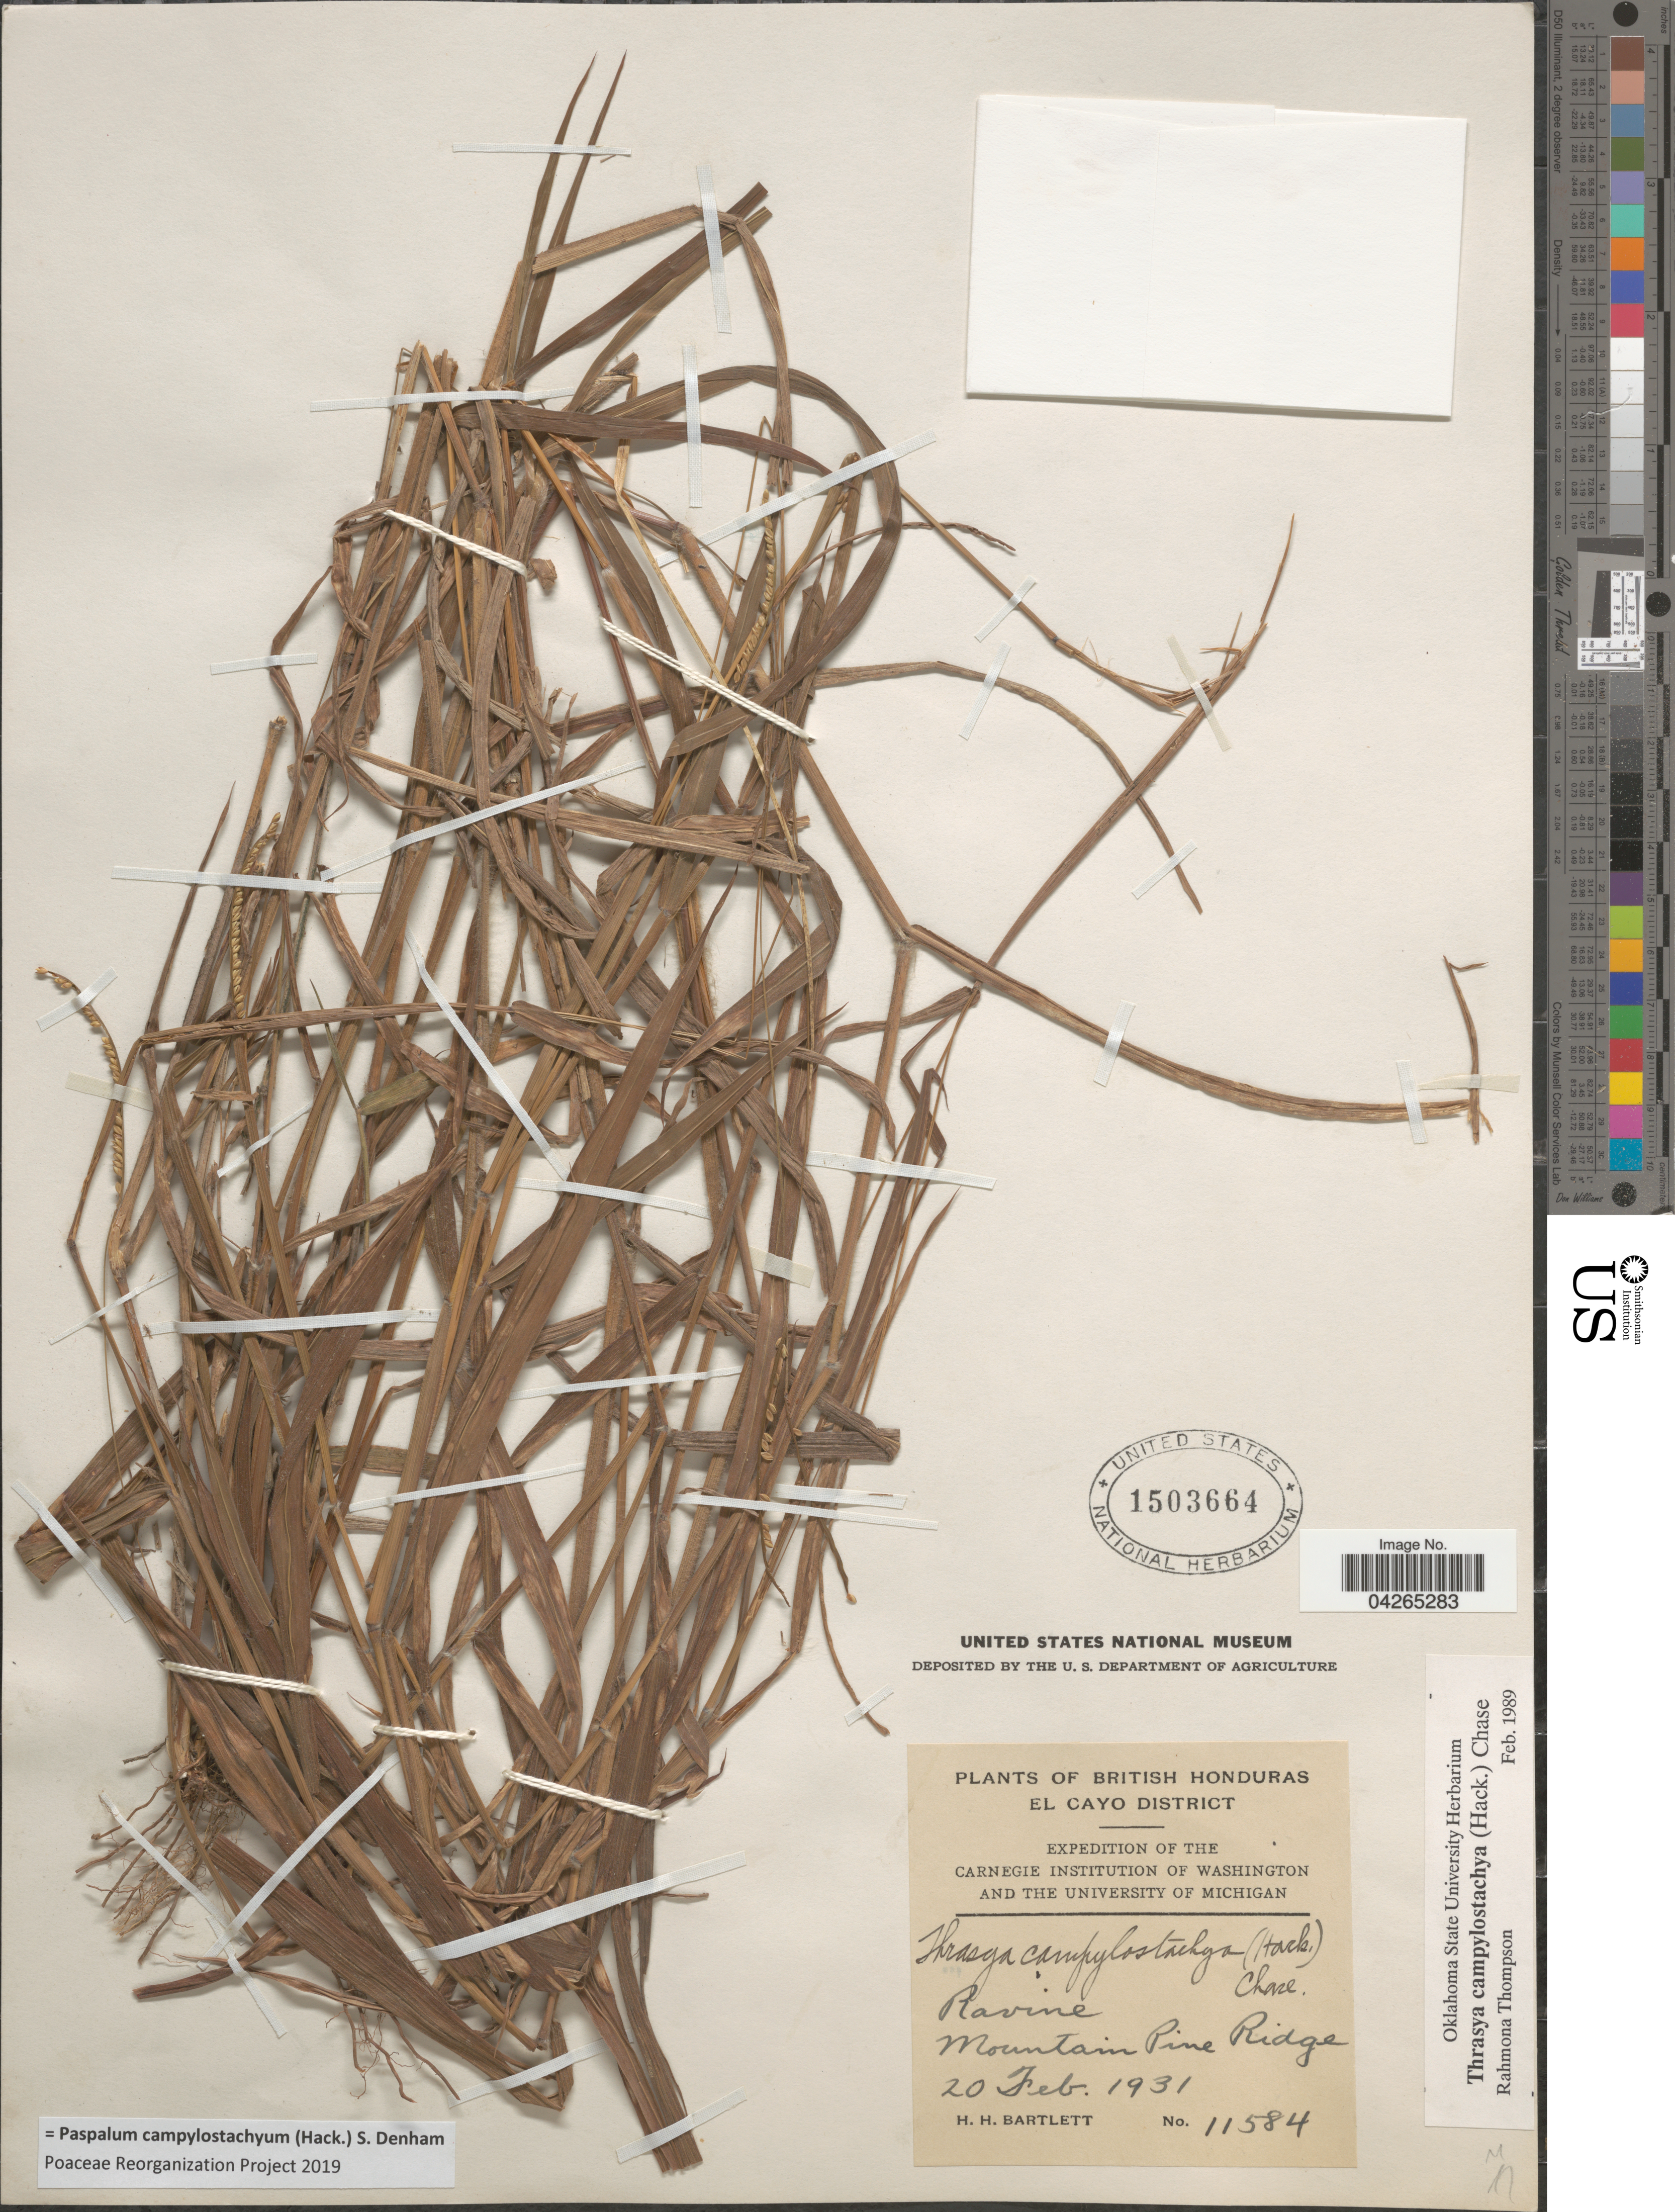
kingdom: Plantae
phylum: Tracheophyta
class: Liliopsida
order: Poales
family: Poaceae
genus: Paspalum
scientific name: Paspalum campylostachyum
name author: (Hack.) S. Denham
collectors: H. H. Bartlett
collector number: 11584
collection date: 1931-02-20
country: Belize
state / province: Cayo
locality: British Honduras. El Cayo District. Expedition of the Carnegie Institution of Washington and the University of Michigan. Ravine. Mountain Pine Ridge.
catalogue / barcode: US 1503664